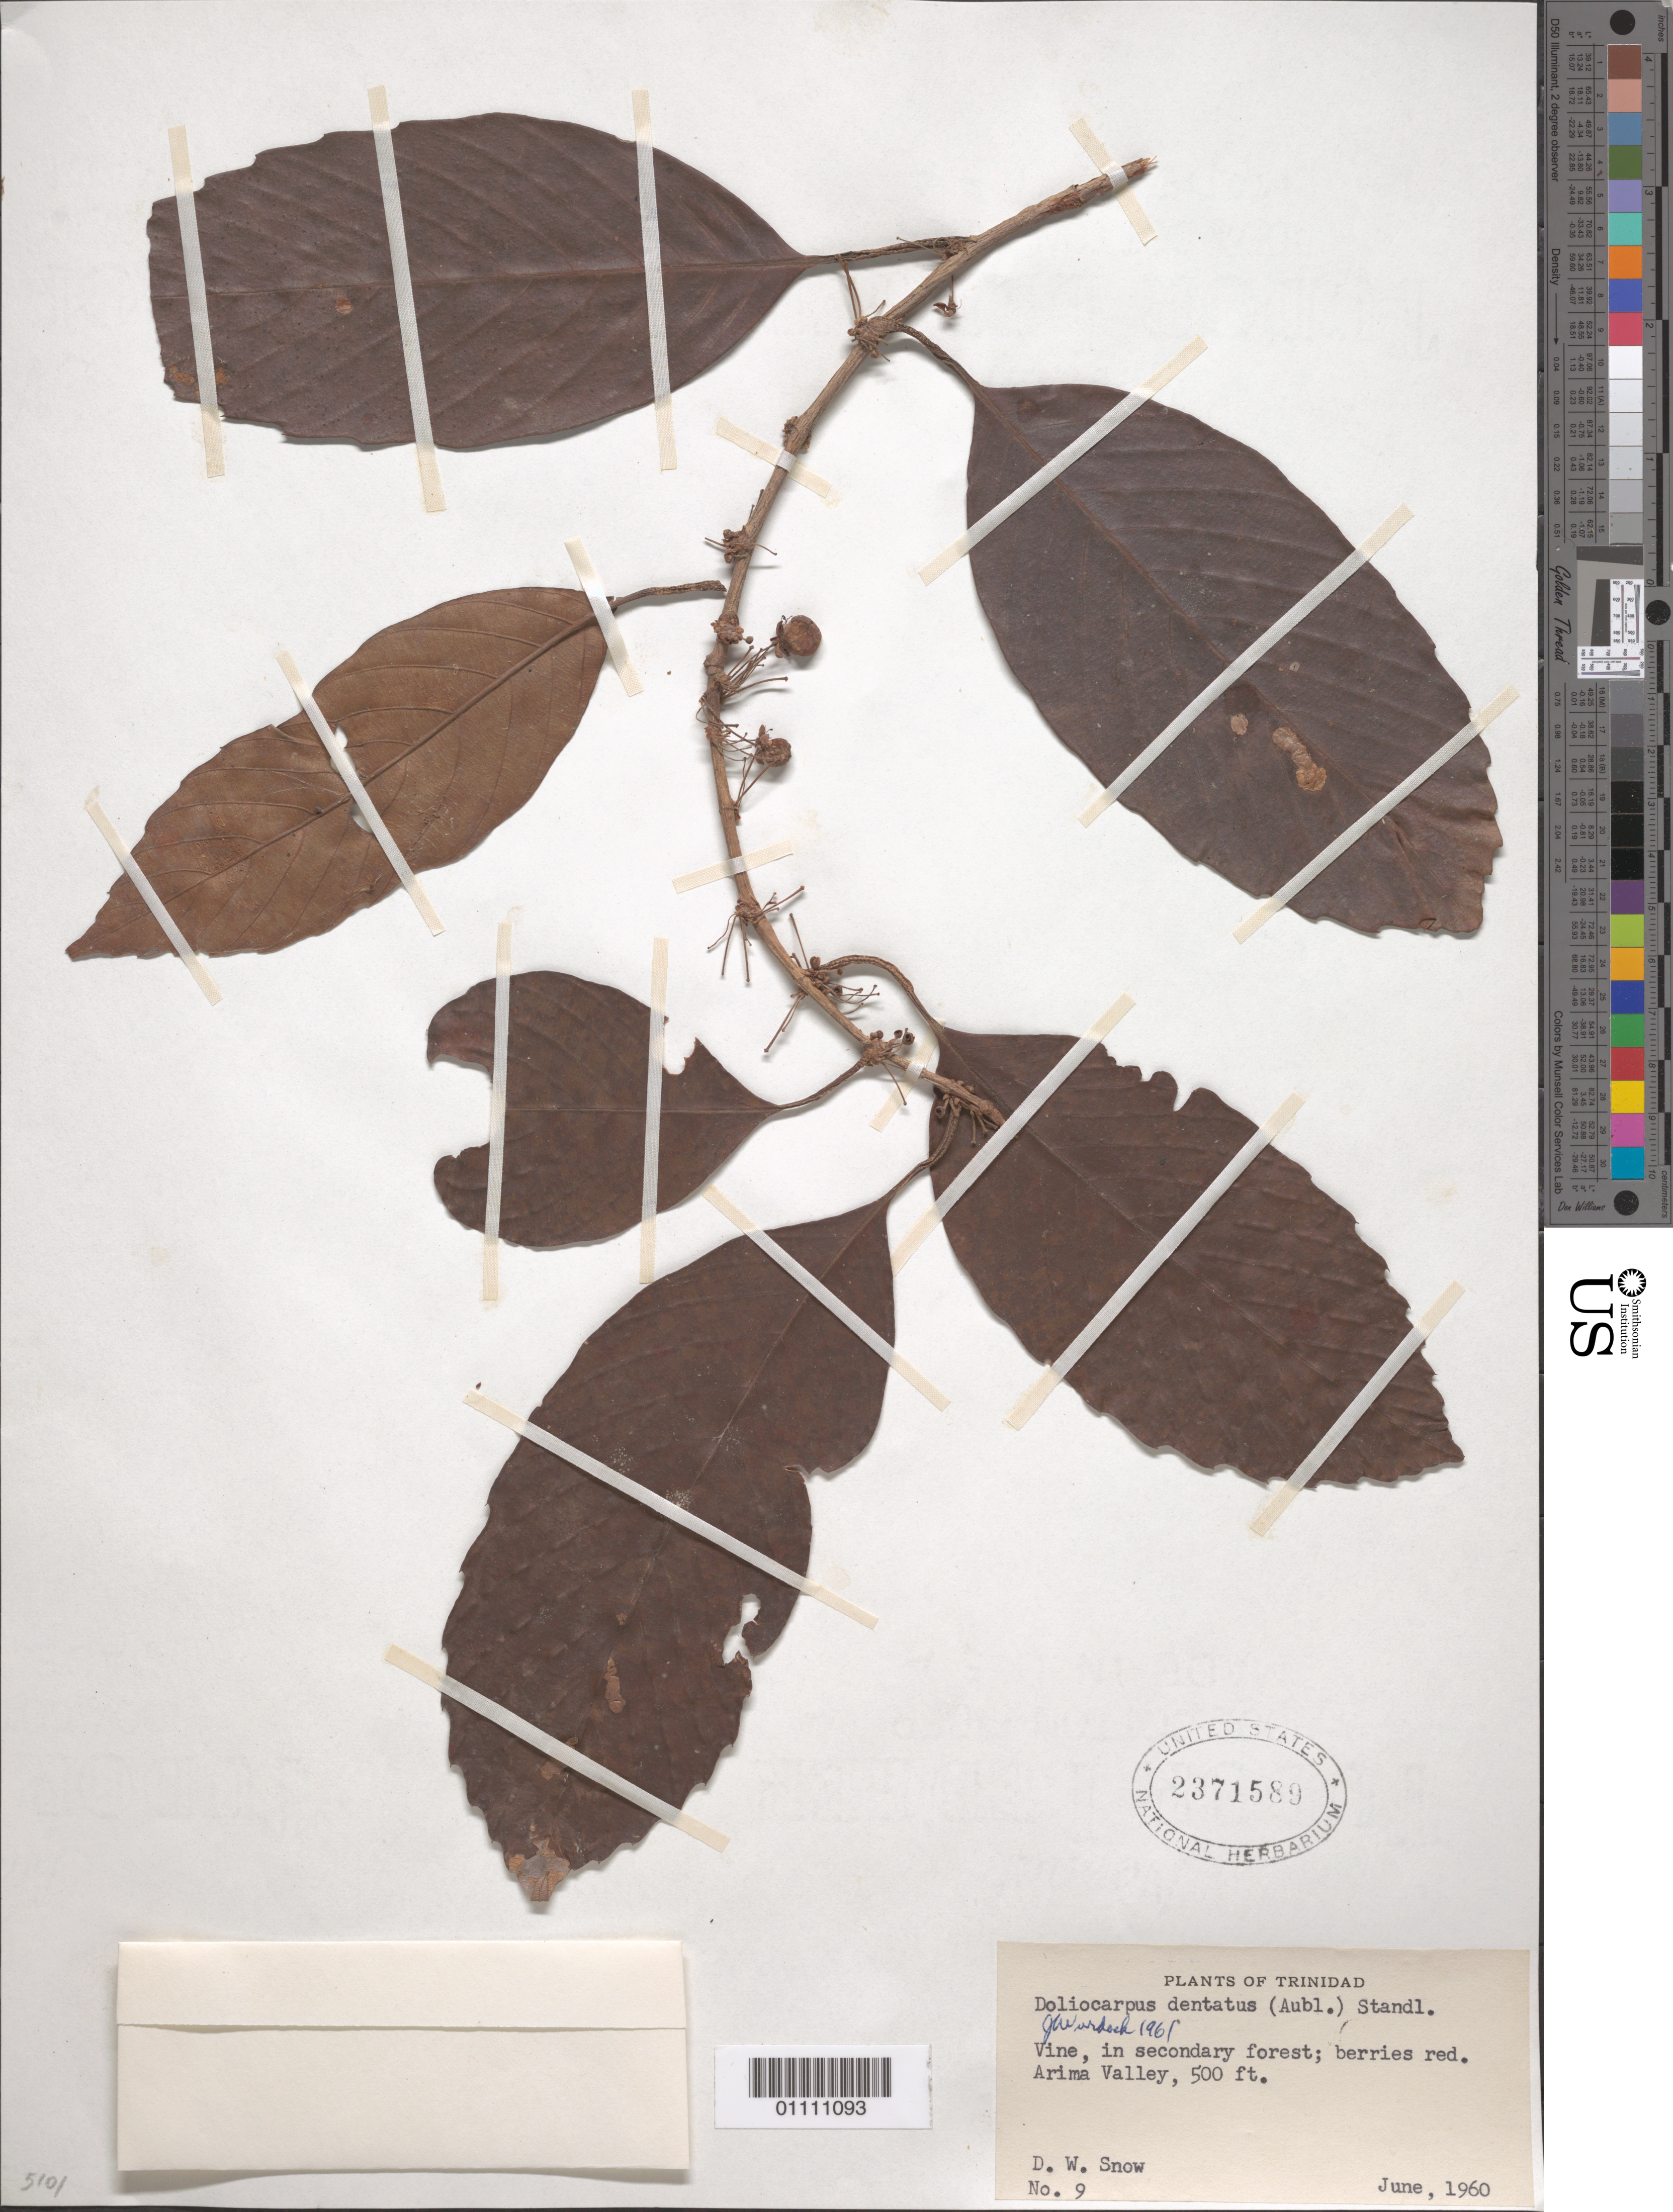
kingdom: Plantae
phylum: Tracheophyta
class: Magnoliopsida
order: Dilleniales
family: Dilleniaceae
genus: Doliocarpus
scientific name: Doliocarpus dentatus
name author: (Aubl.) Standl.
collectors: D. Snow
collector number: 9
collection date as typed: Jun 1960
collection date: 1960-06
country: Trinidad and Tobago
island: Trinidad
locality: Arima Valley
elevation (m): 152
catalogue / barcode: US 2371589